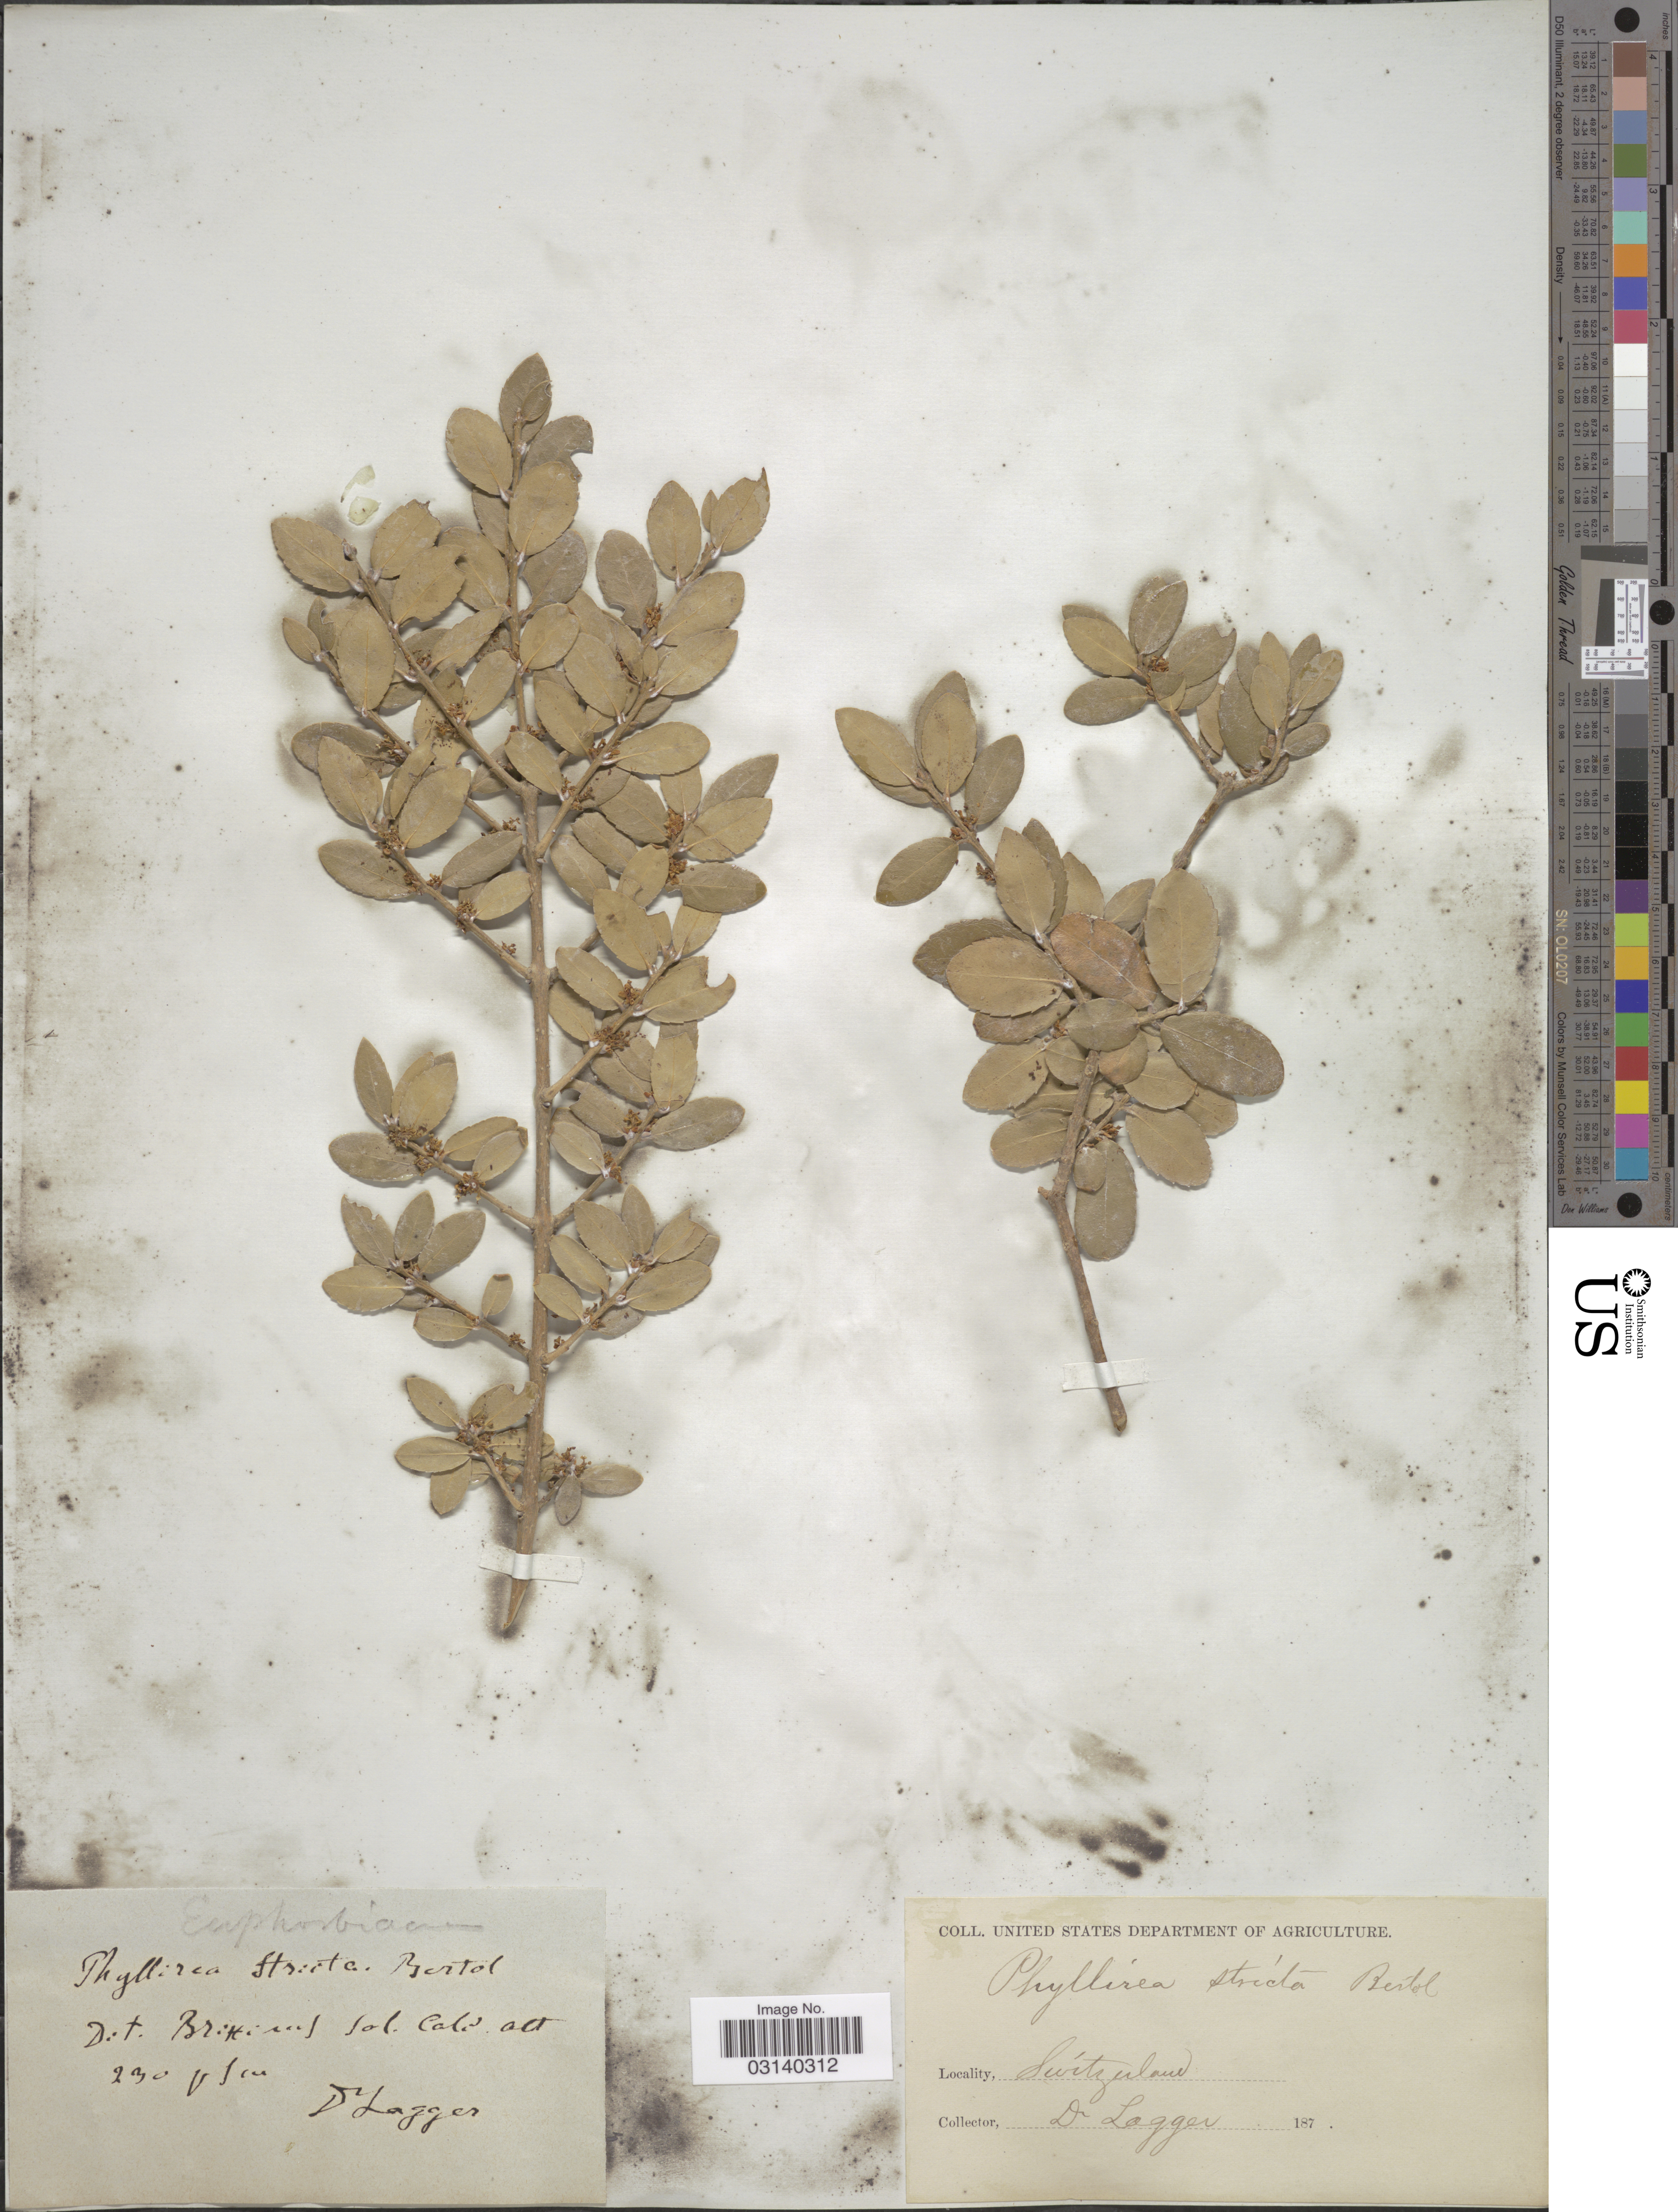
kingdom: Plantae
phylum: Tracheophyta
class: Magnoliopsida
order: Lamiales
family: Oleaceae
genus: Phillyrea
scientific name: Phillyrea stricta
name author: Bertol.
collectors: F. J. Lagger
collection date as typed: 187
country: Switzerland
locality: Dit. Brittines Sol Calc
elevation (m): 70